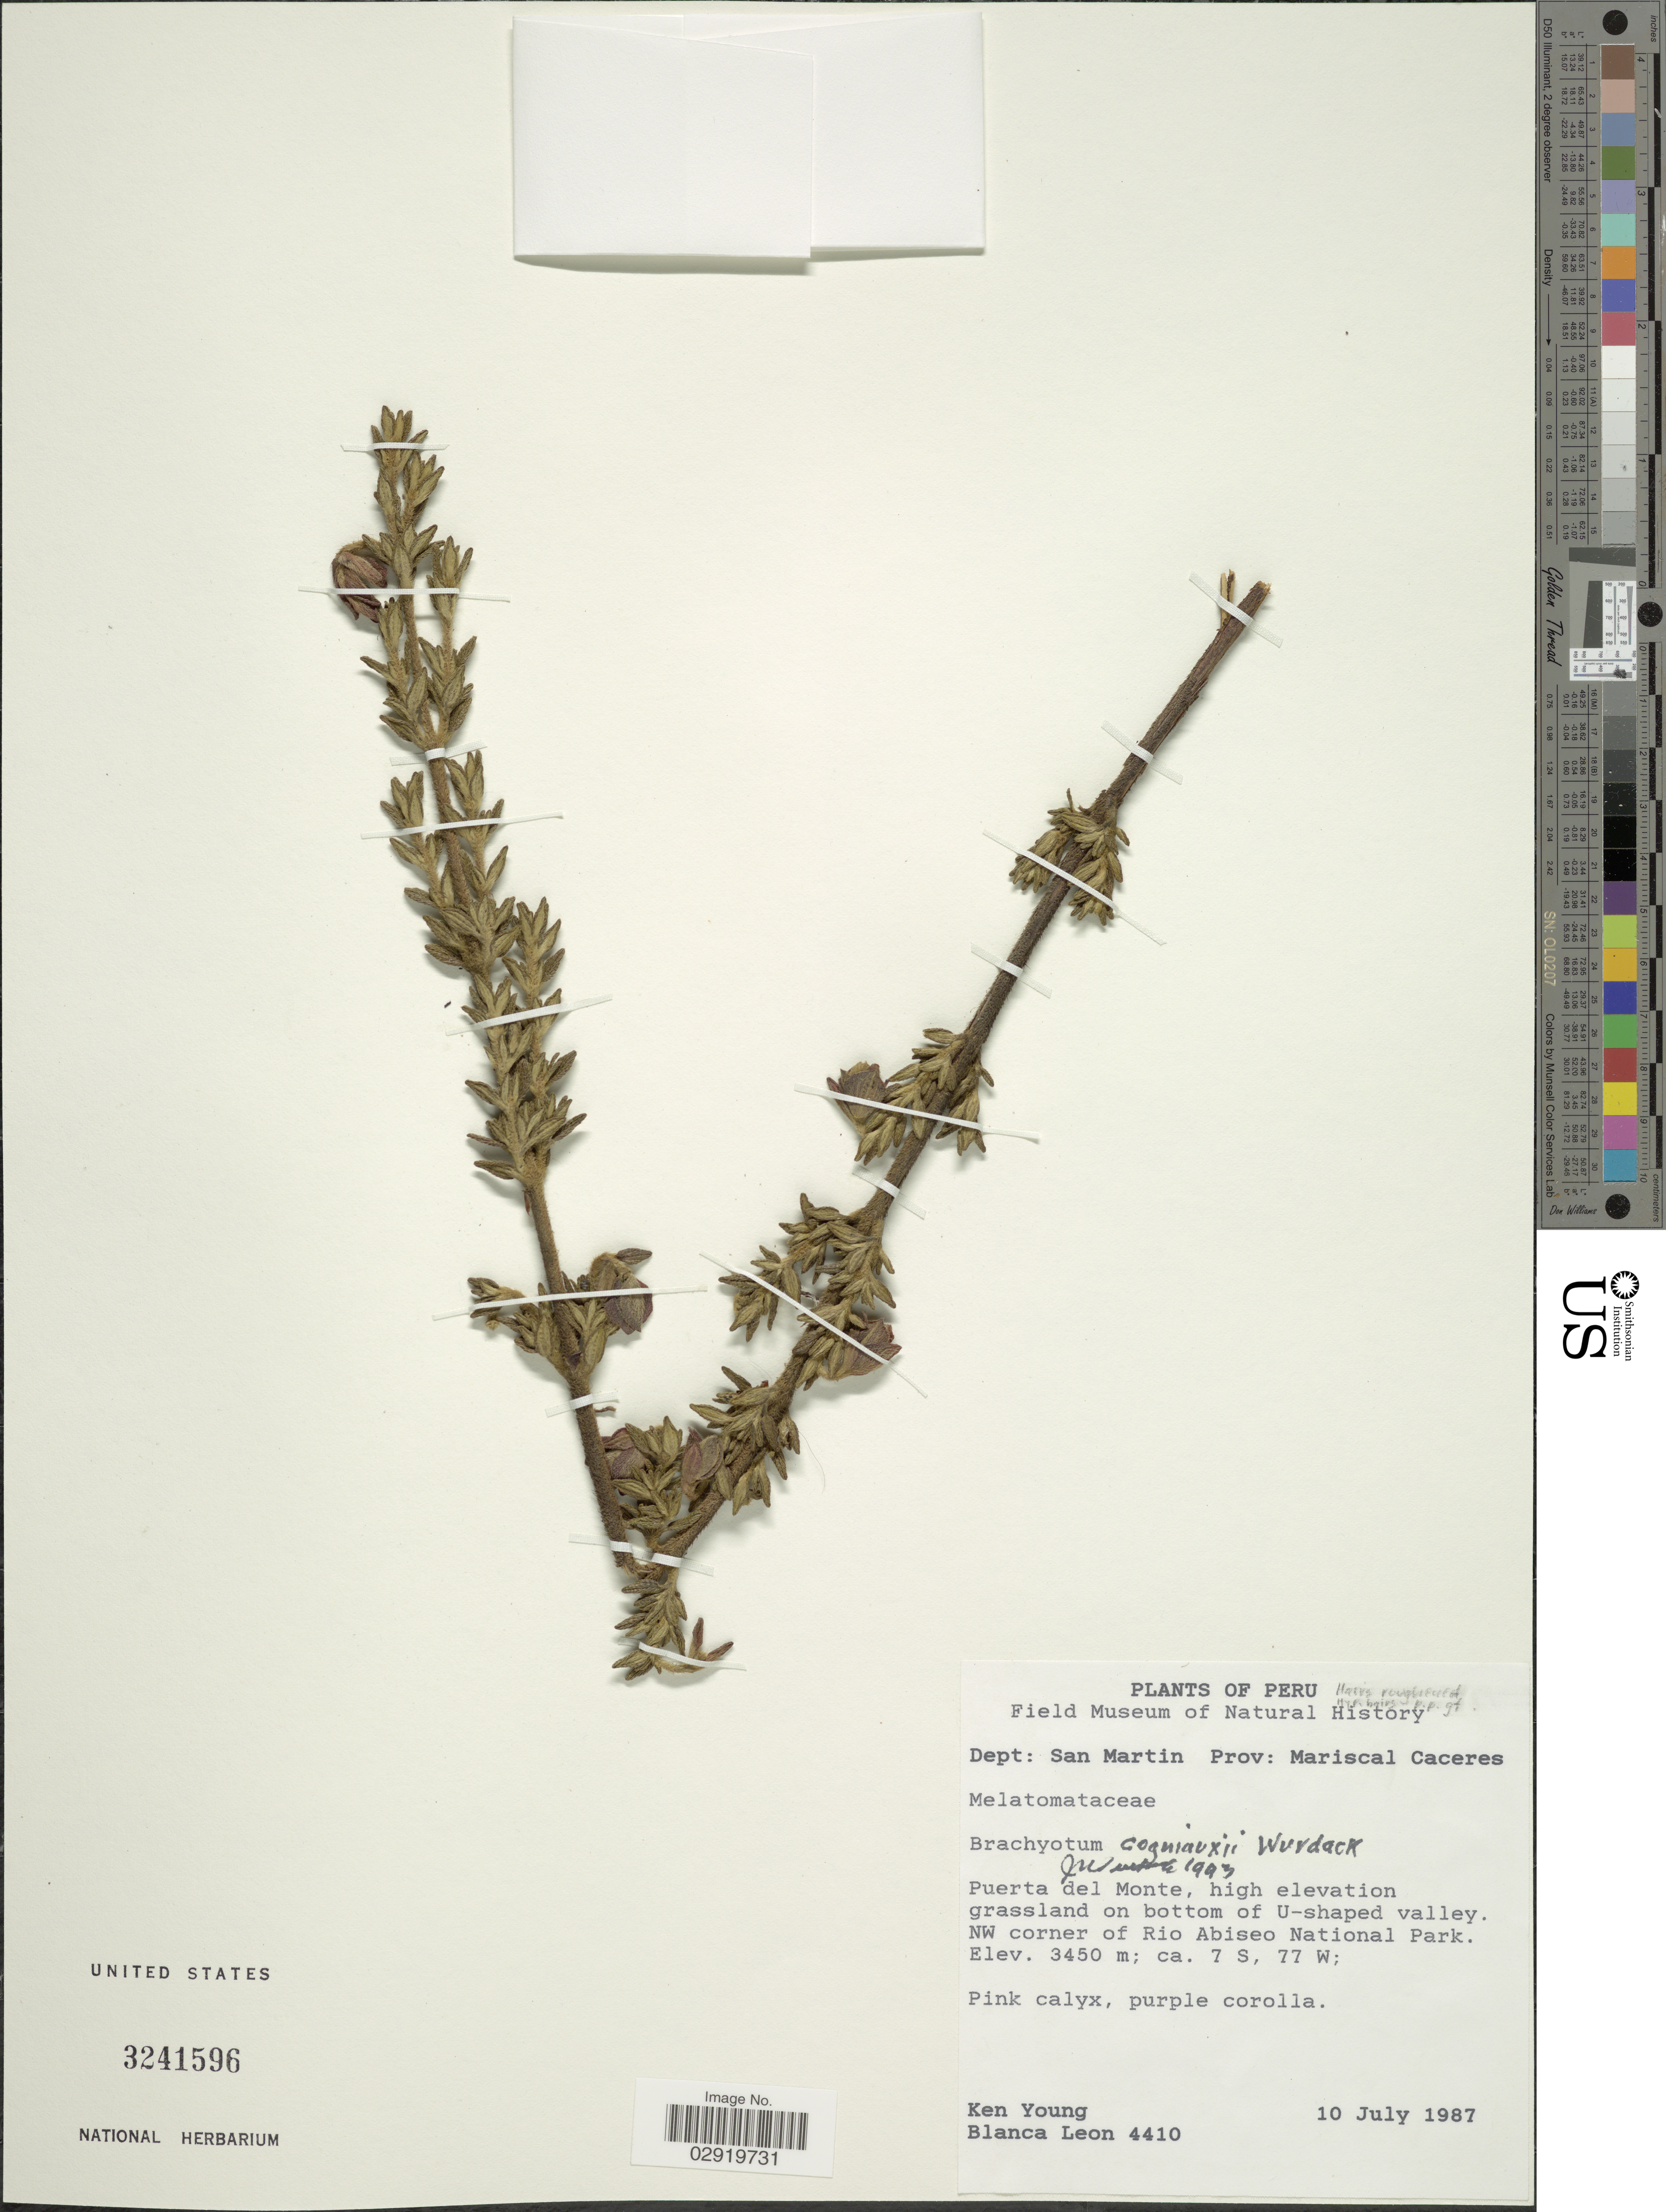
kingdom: Plantae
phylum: Tracheophyta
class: Magnoliopsida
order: Myrtales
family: Melastomataceae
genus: Brachyotum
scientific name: Brachyotum cogniauxii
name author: Wurdack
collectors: K. Young & B. León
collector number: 4410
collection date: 1987-07-10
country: Peru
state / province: San Martín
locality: Dept: San Martin. Prov: Mariscal Caceres. Puerta del Monte, on bottom of U-shaped valley. NW corner of Rio Abiseo National Park.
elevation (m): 3450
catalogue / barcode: US 3241596